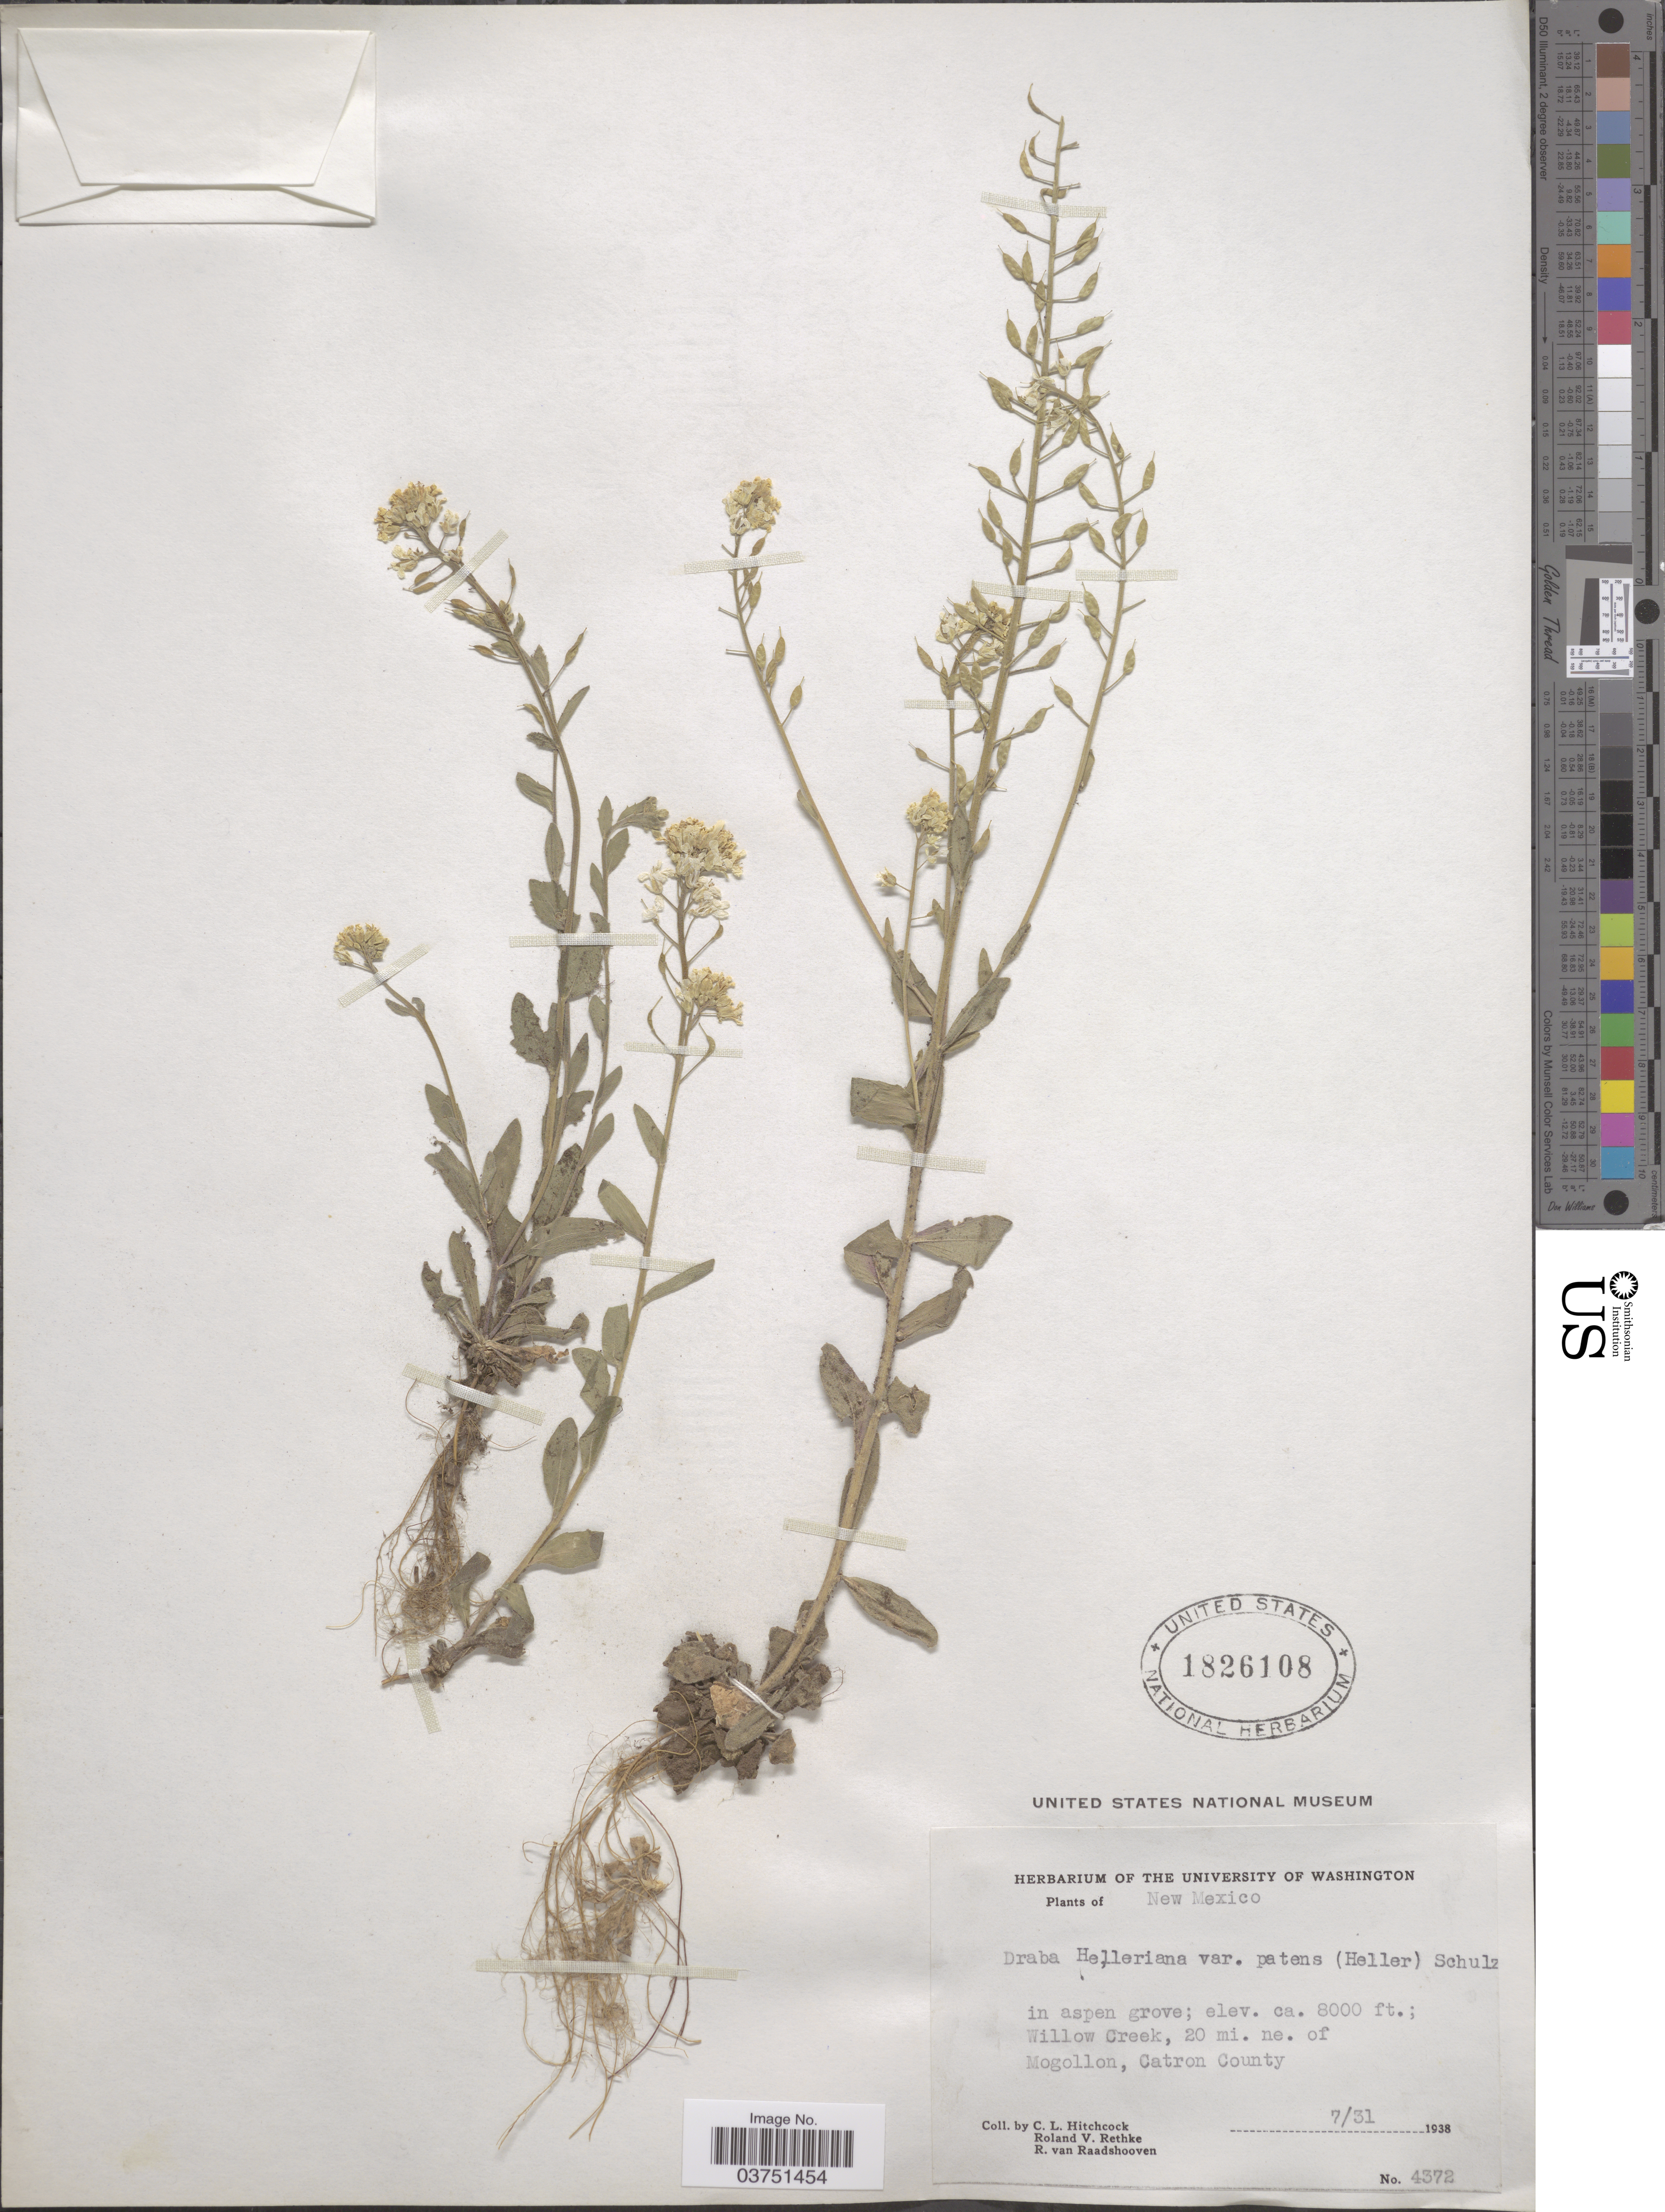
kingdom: Plantae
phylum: Tracheophyta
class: Magnoliopsida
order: Brassicales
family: Brassicaceae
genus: Draba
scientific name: Draba helleriana var. patens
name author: (A. Heller) O.E. Schulz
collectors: C. L. Hitchcock, R. Rethke & R. Raadshooven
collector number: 4372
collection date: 1938-07-31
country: United States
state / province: New Mexico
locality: Willow Creek, 20 mi. ne. of Mogollon, Catron County.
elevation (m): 2438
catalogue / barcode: US 1826108